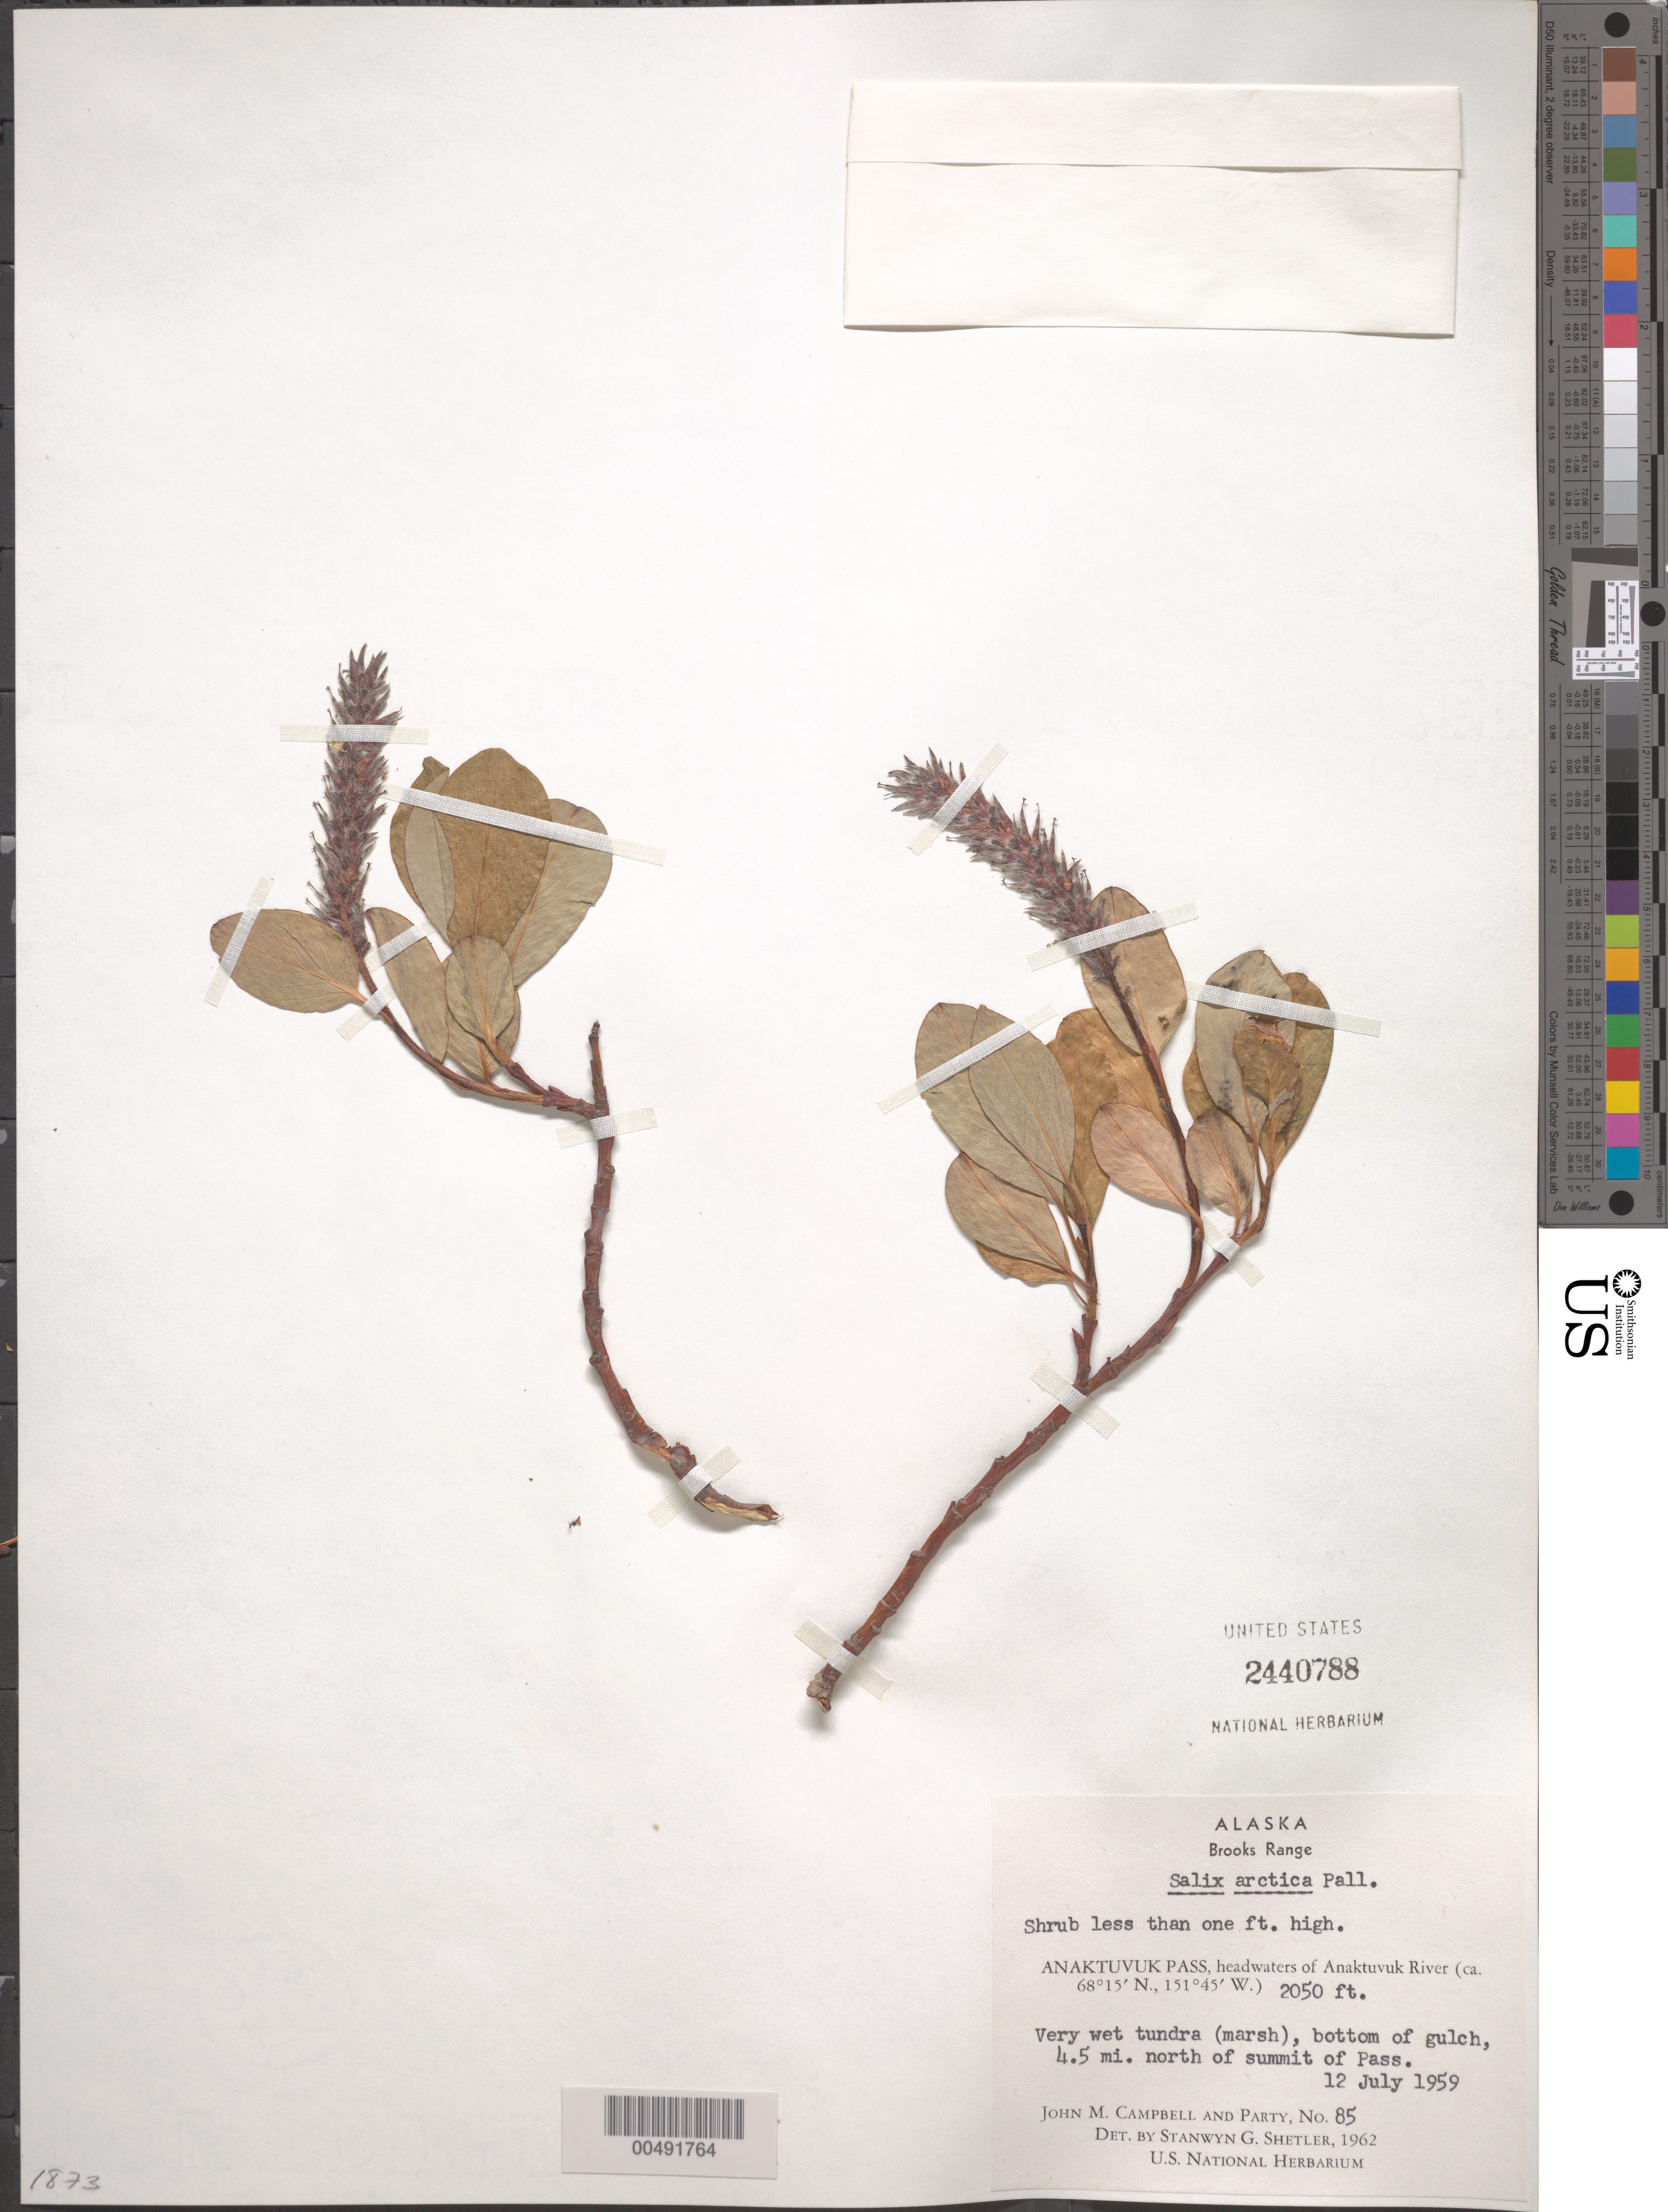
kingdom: Plantae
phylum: Tracheophyta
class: Magnoliopsida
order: Malpighiales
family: Salicaceae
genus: Salix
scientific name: Salix arctica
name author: Pall.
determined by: Shetler, Stanwyn G., (US), NMNH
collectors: J. M. Campbell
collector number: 85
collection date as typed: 12 Jul 1959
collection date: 1959-07-12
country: United States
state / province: Alaska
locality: Brooks Range, 4.5 mi. N of summit of Anaktuvuk Pass, headwaters of Anaktuvuk River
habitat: very wet tundra (marsh), bottom of gulch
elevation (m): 625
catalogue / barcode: US 2440788